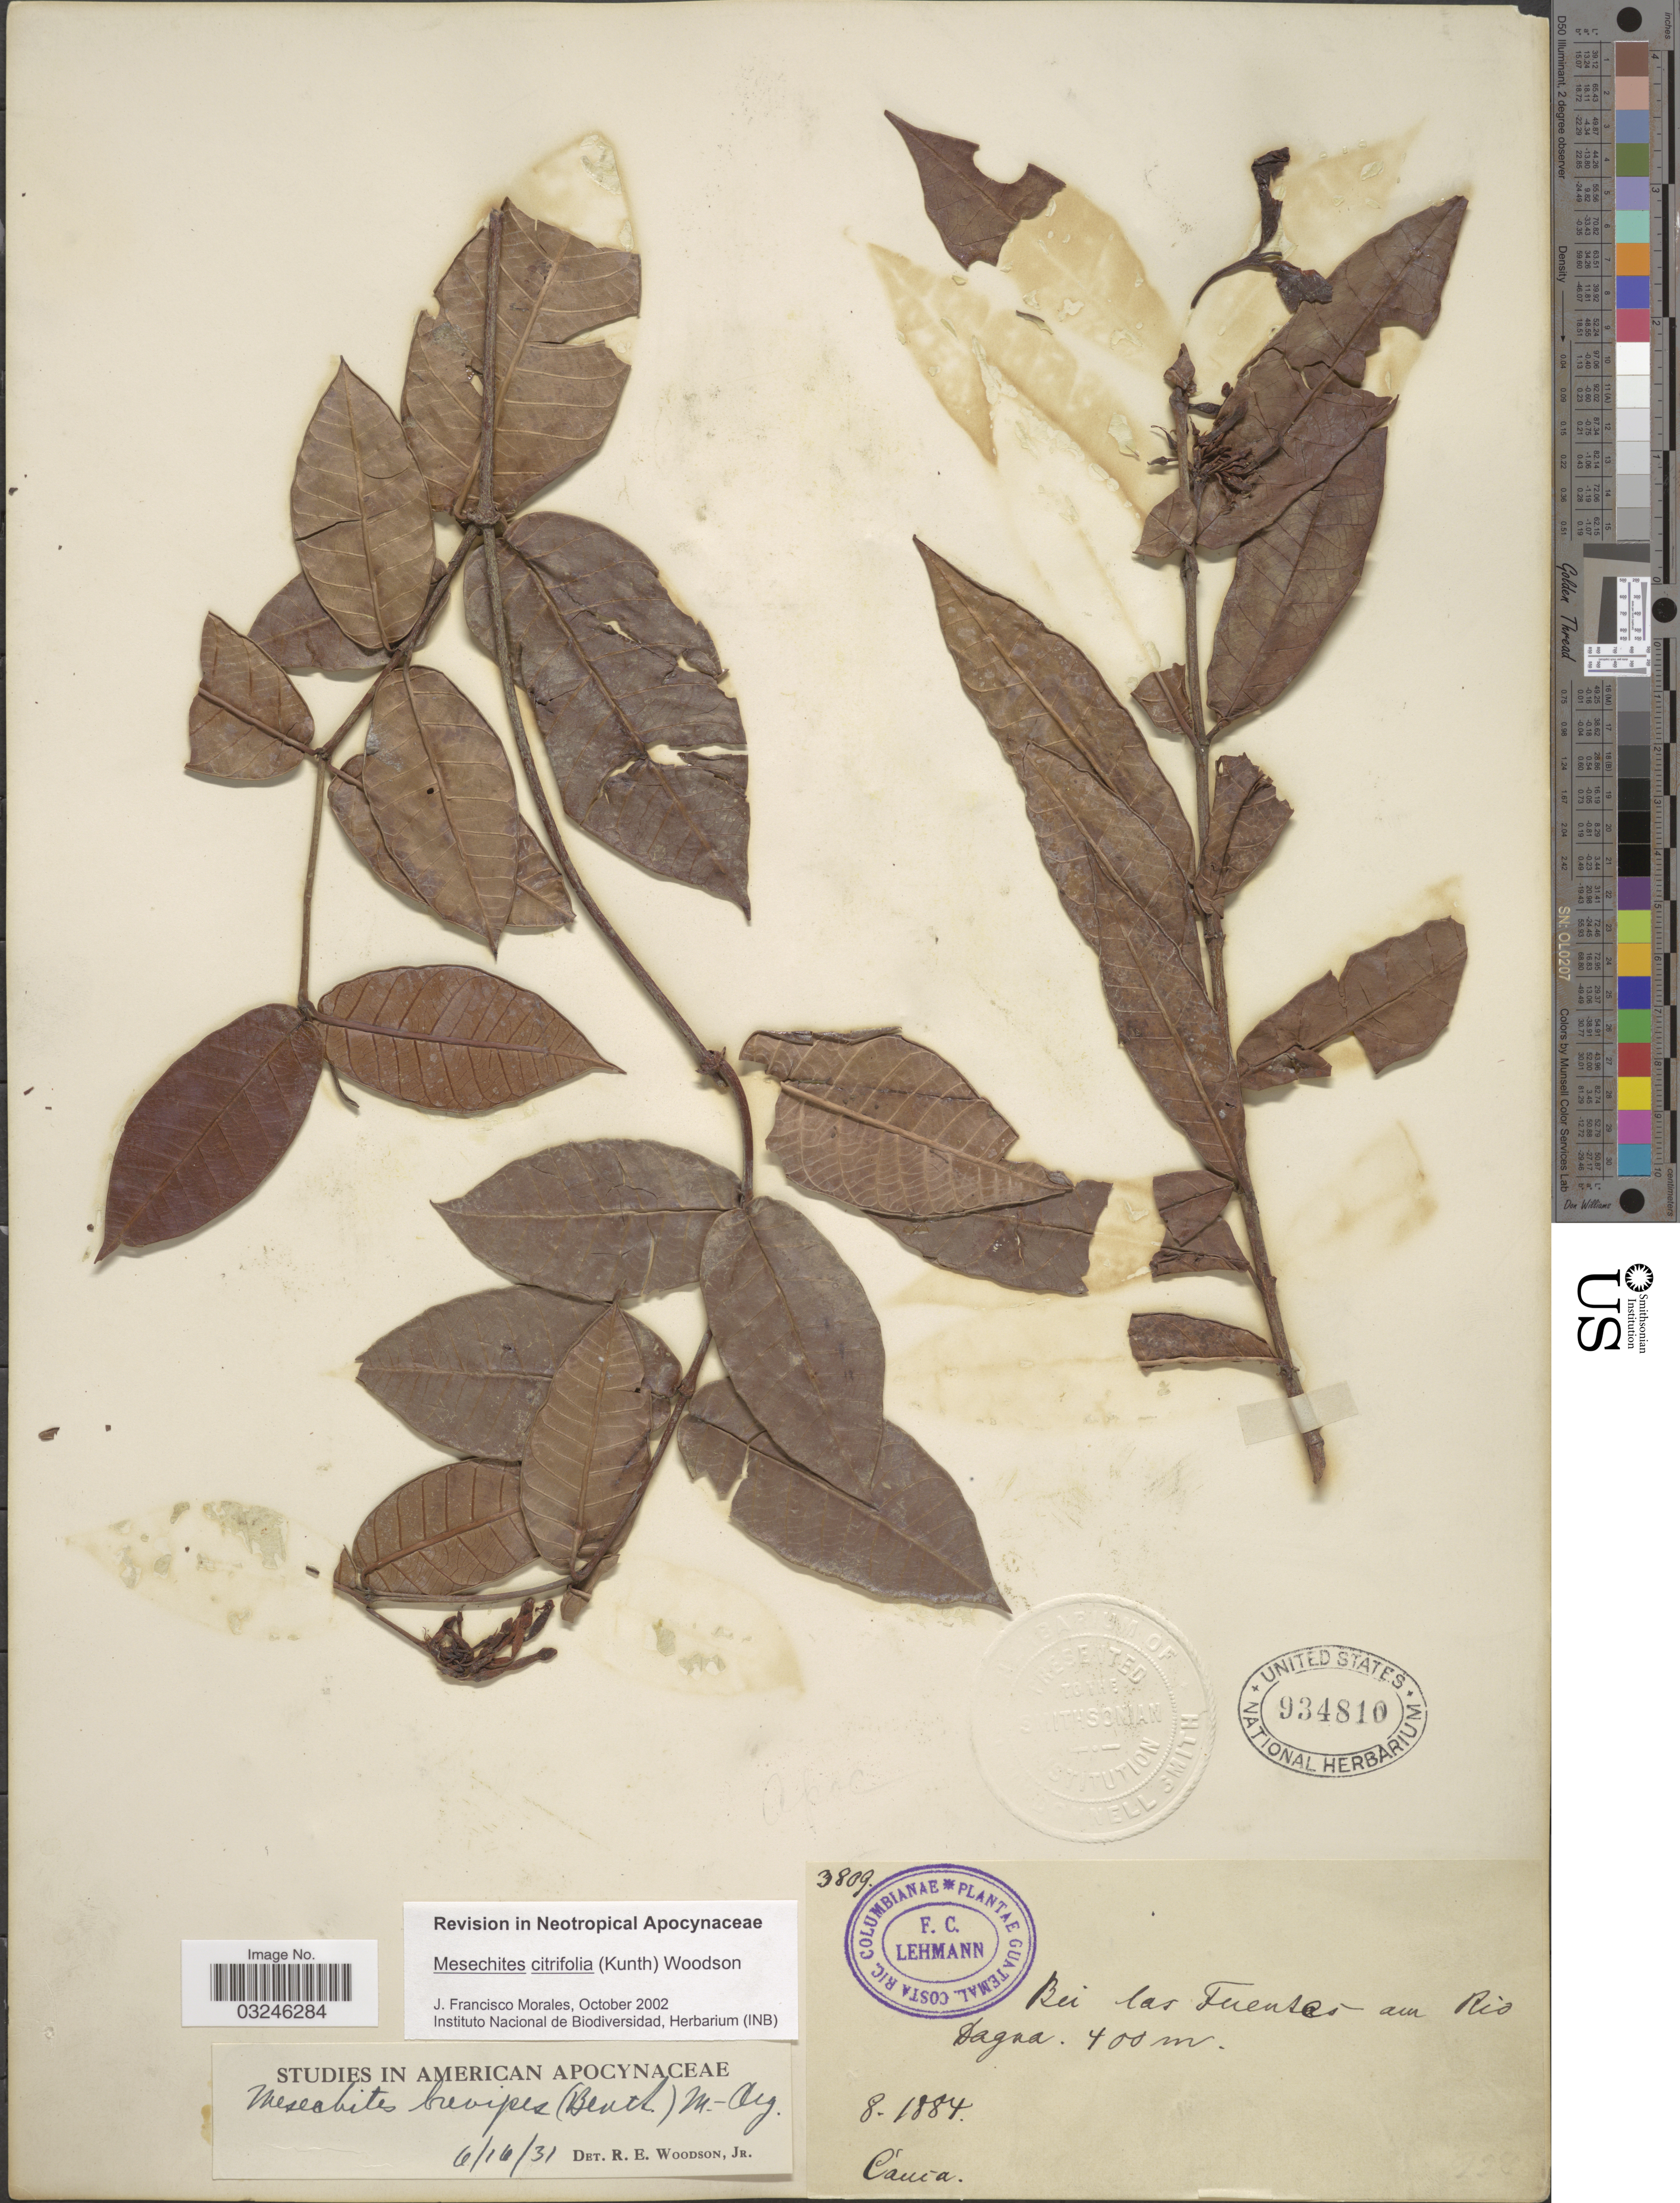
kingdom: Plantae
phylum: Tracheophyta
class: Magnoliopsida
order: Gentianales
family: Apocynaceae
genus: Mesechites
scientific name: Mesechites citrifolius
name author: (Kunth) Woodson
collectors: F. C. Lehmann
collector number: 3809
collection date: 1884-08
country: Colombia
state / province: Cauca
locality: Bei las Fuentes am Rio Dagua.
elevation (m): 400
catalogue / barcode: US 934810